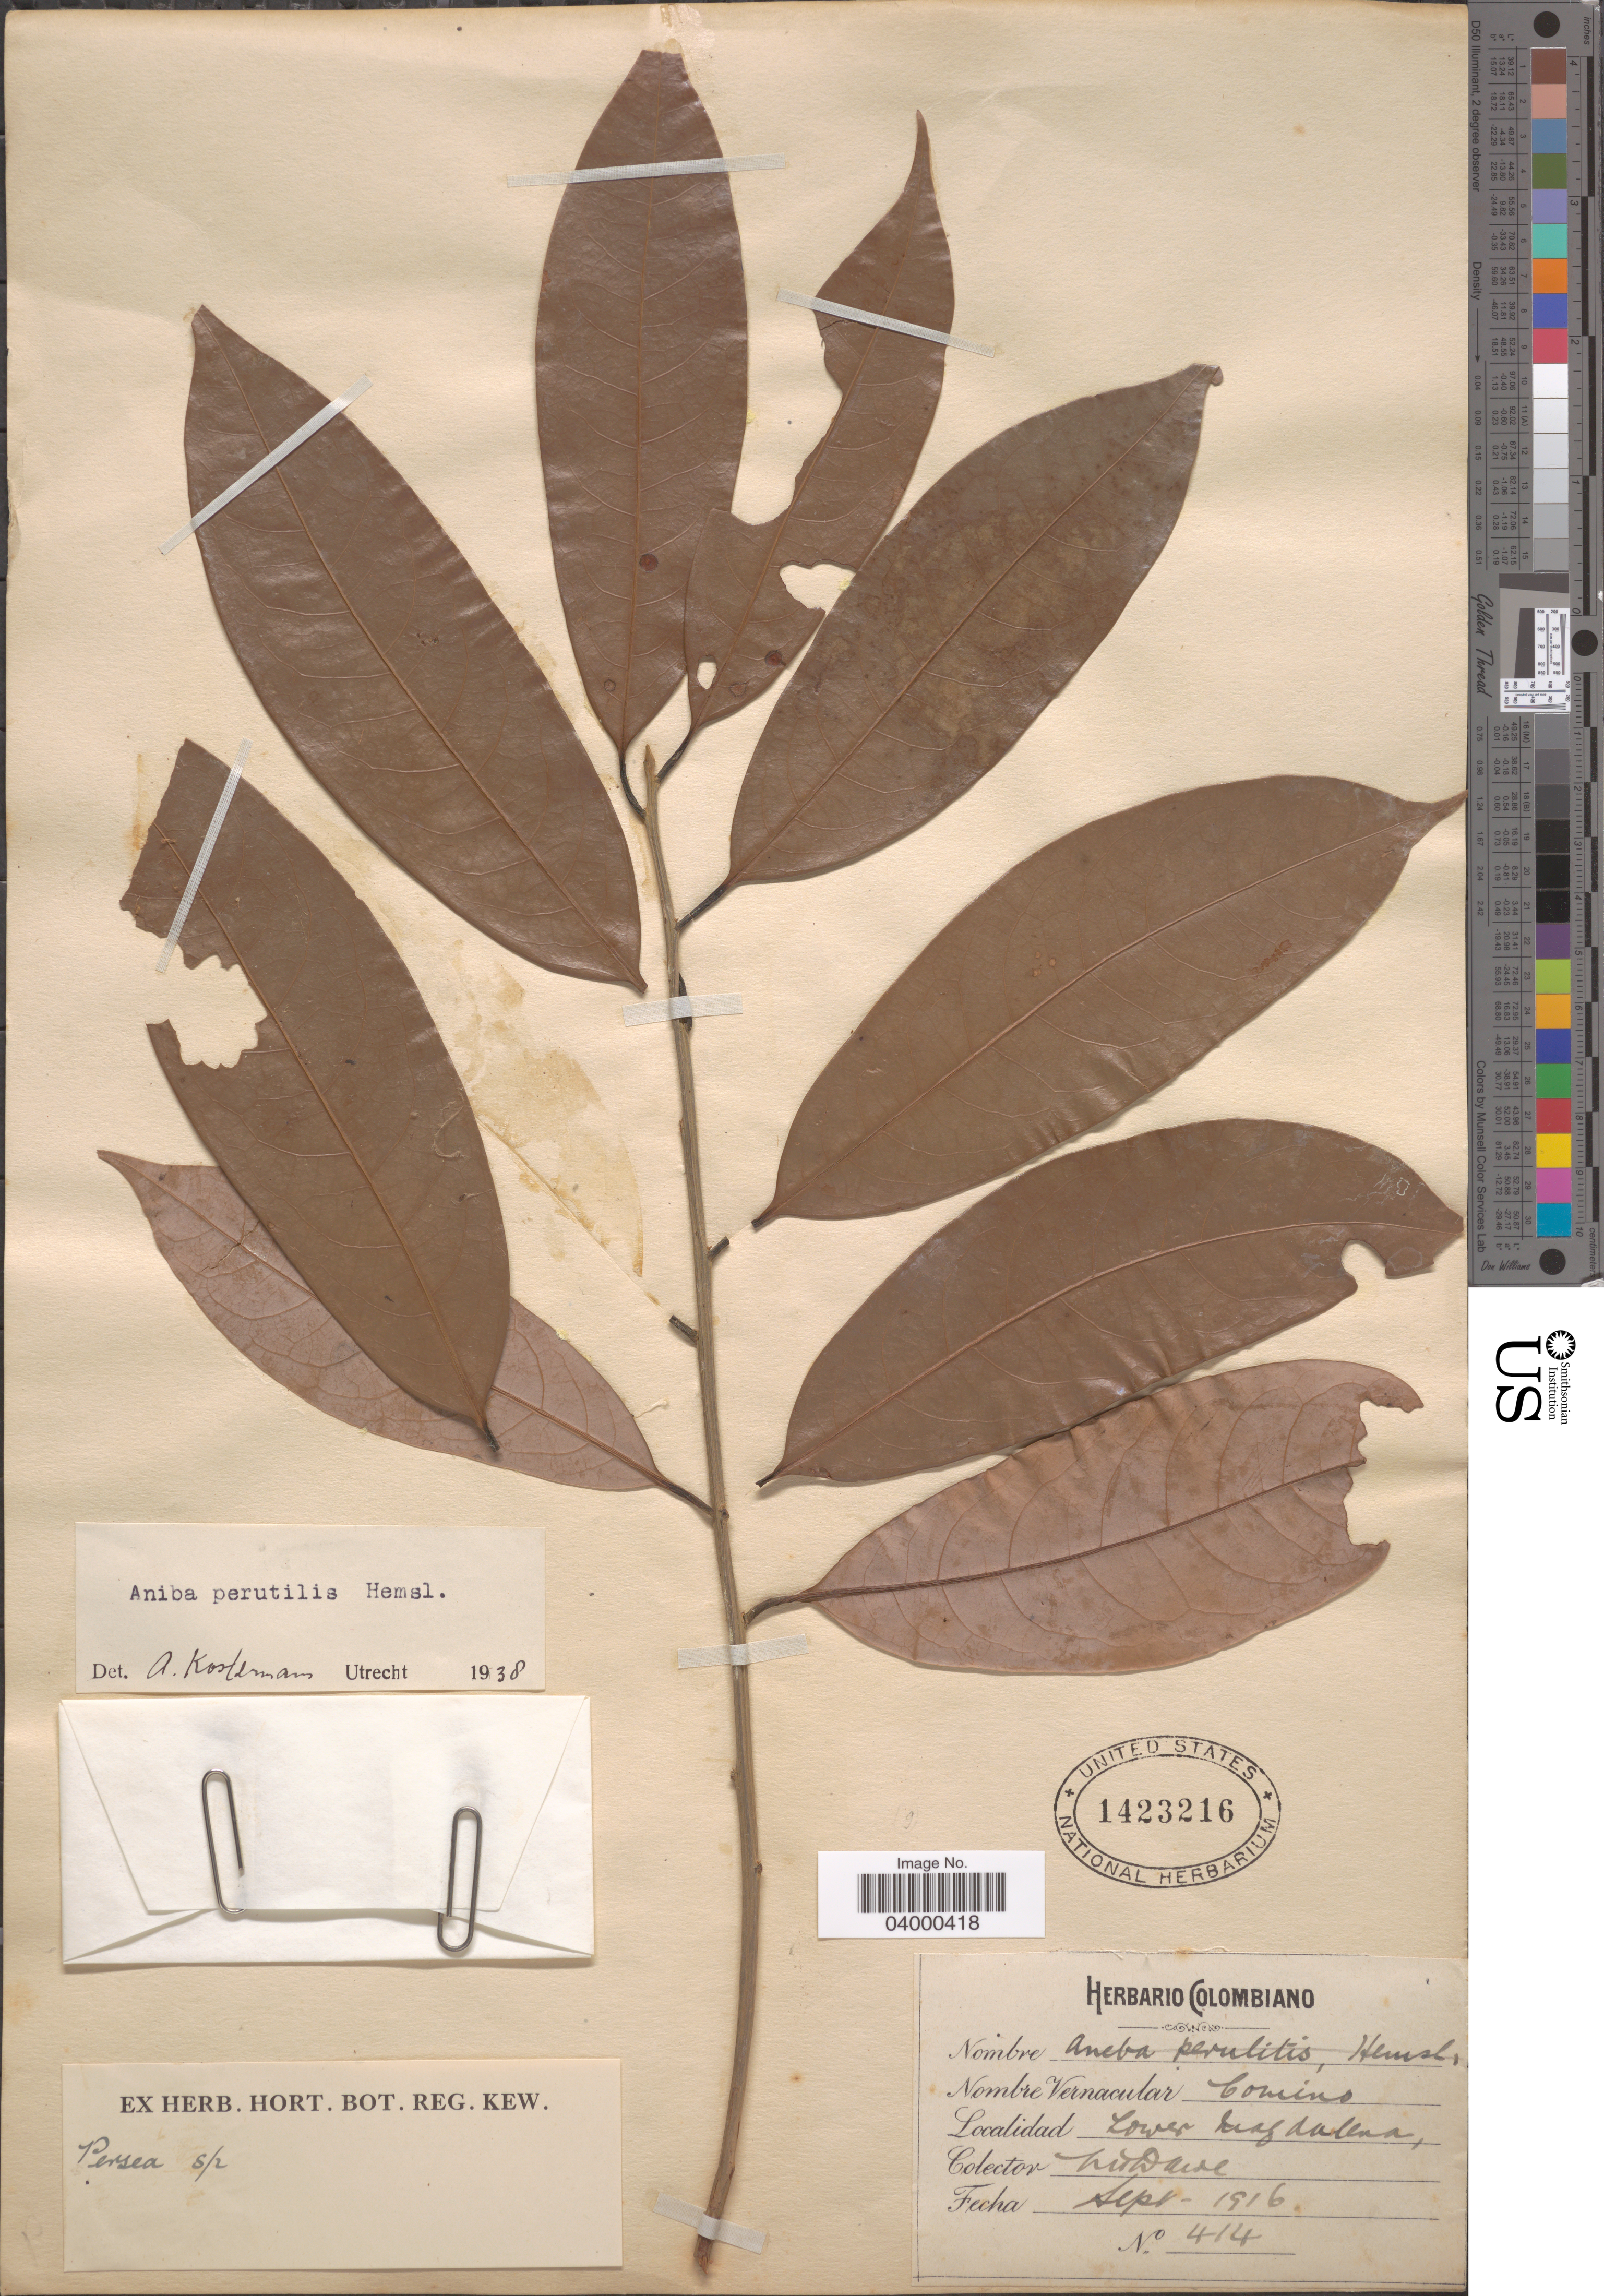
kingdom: Plantae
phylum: Tracheophyta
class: Magnoliopsida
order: Laurales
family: Lauraceae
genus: Aniba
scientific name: Aniba perutilis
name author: Hemsl.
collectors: M. T. Dawe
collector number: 414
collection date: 1916-09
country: Colombia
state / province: Magdalena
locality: Lower Magdalena.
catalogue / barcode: US 1423216